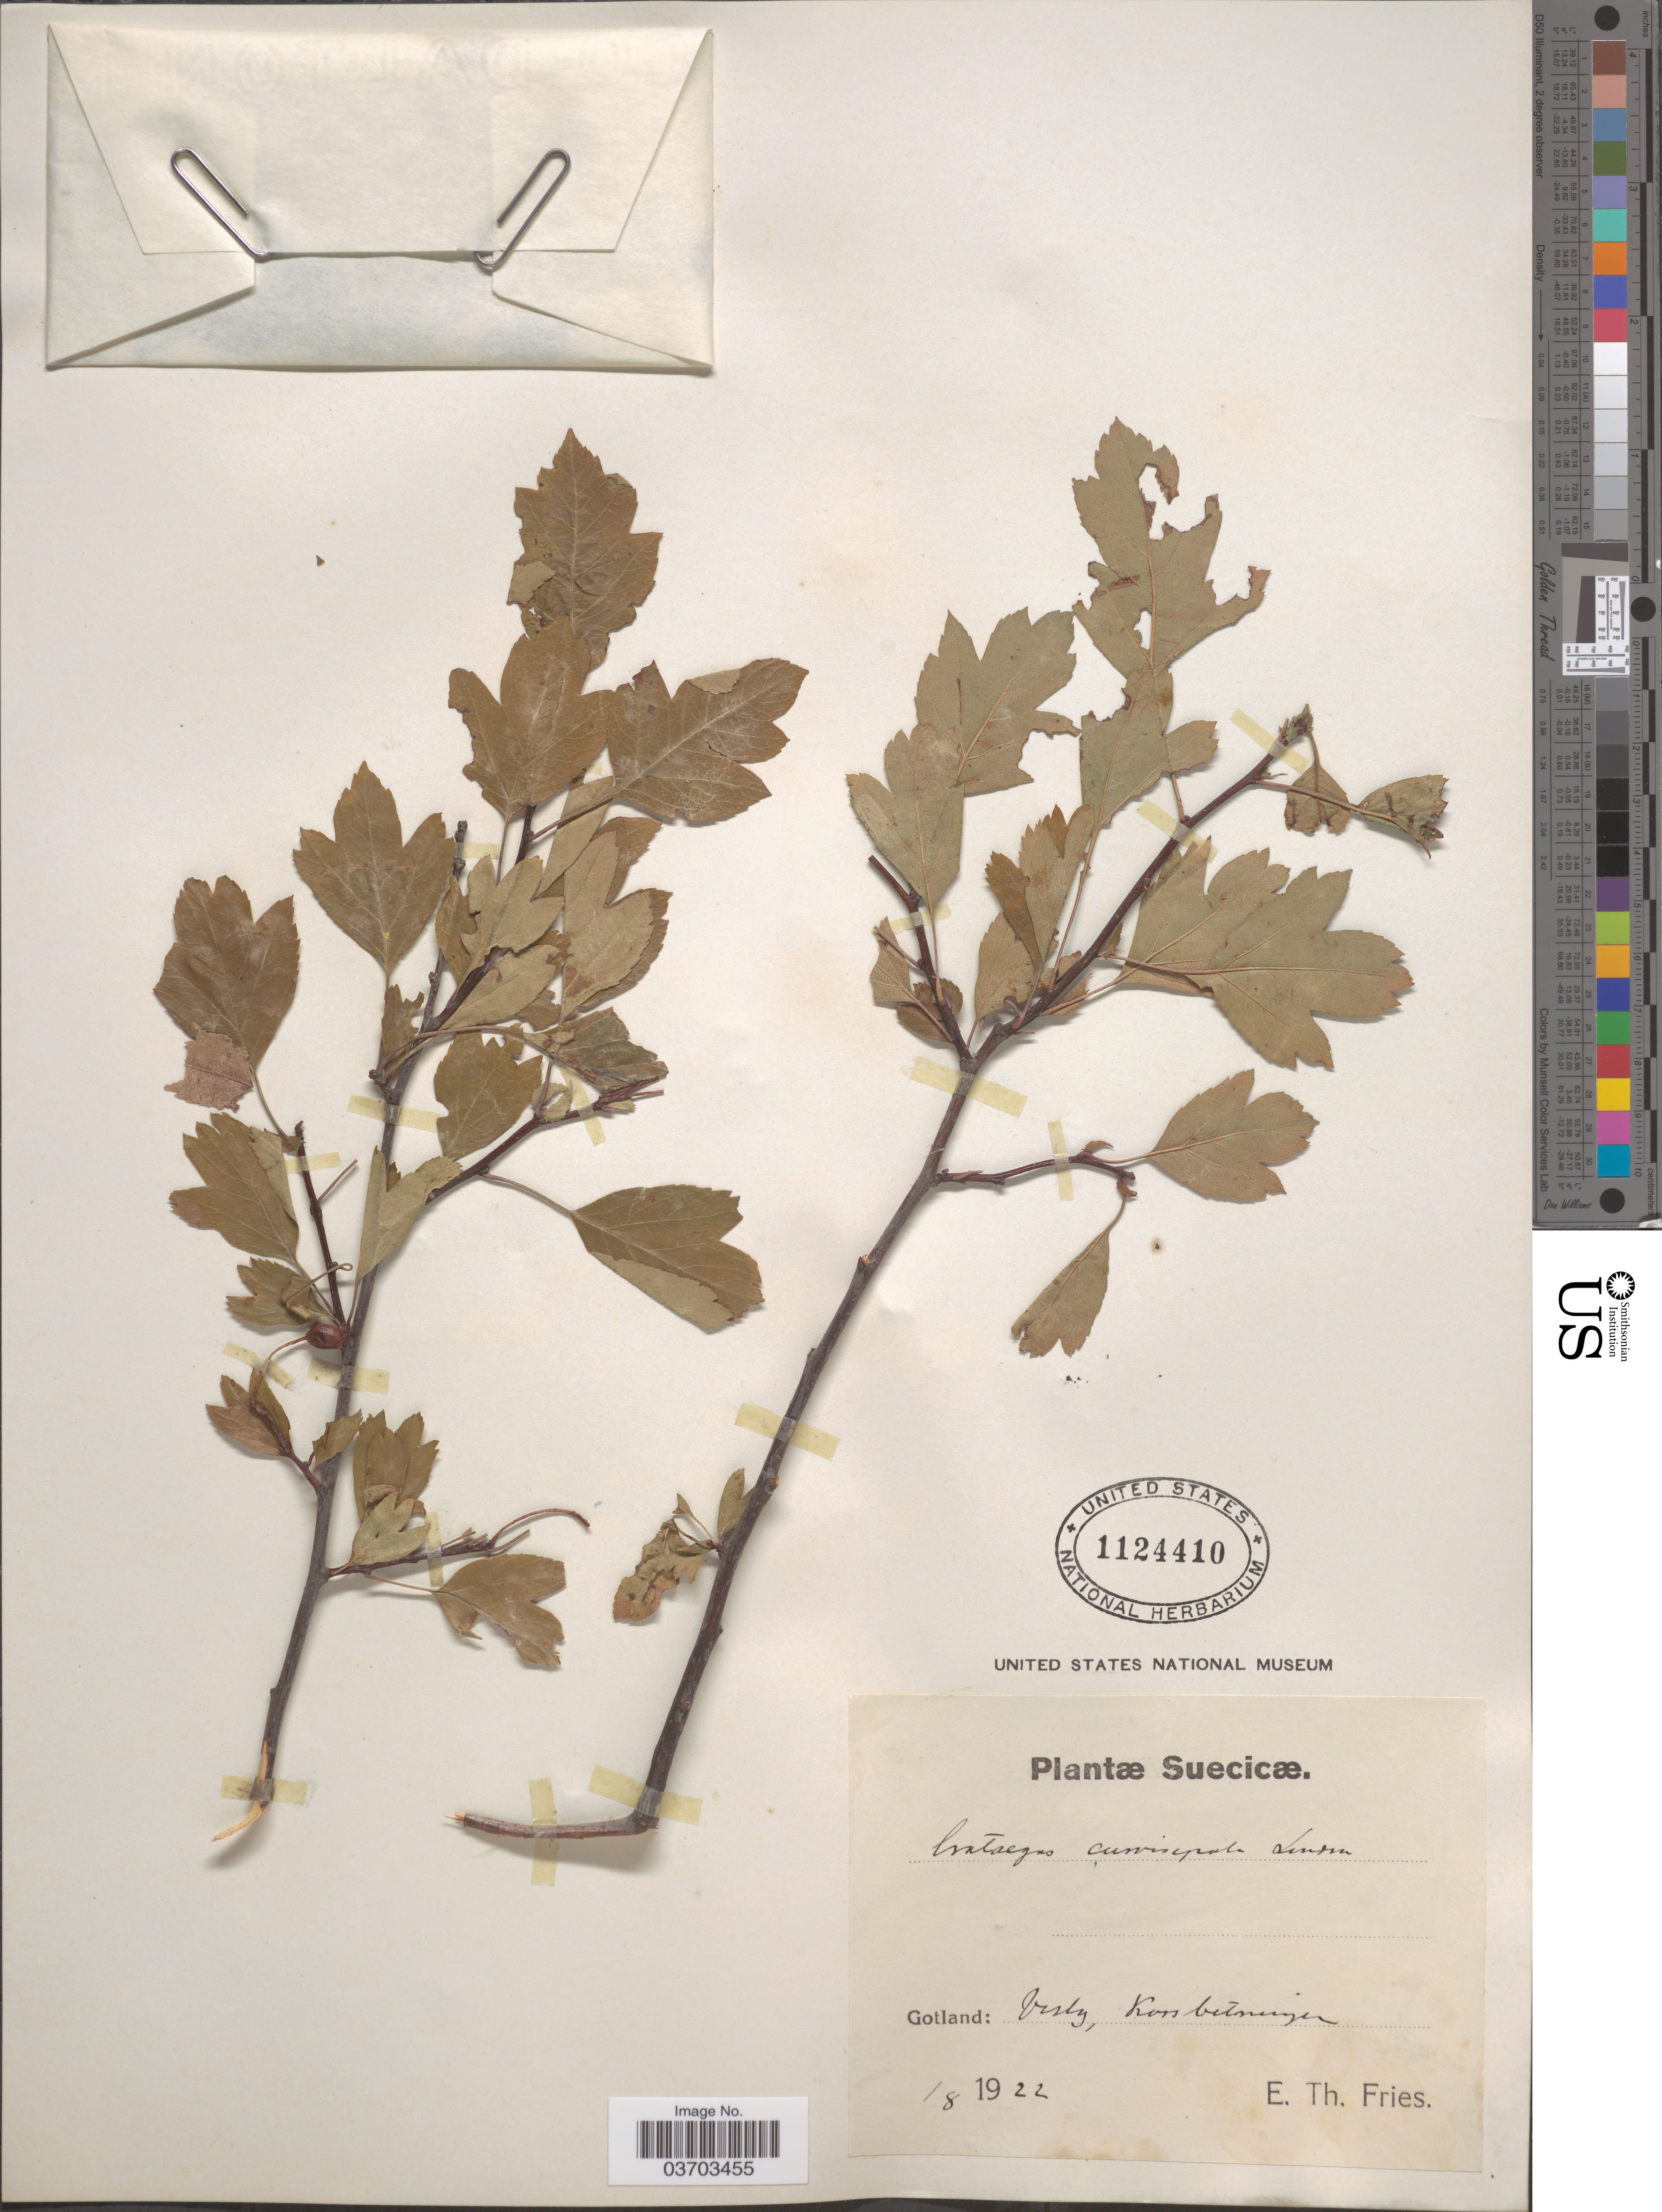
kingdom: Plantae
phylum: Tracheophyta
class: Magnoliopsida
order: Rosales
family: Rosaceae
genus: Crataegus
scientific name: Crataegus rhipidophylla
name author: Gand.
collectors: E. Fries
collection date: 1922-08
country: Sweden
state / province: Gotland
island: Gotland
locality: Suecicæ. Gotland: Visby, Kors betonungen. [interpreted]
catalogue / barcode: US 1124410